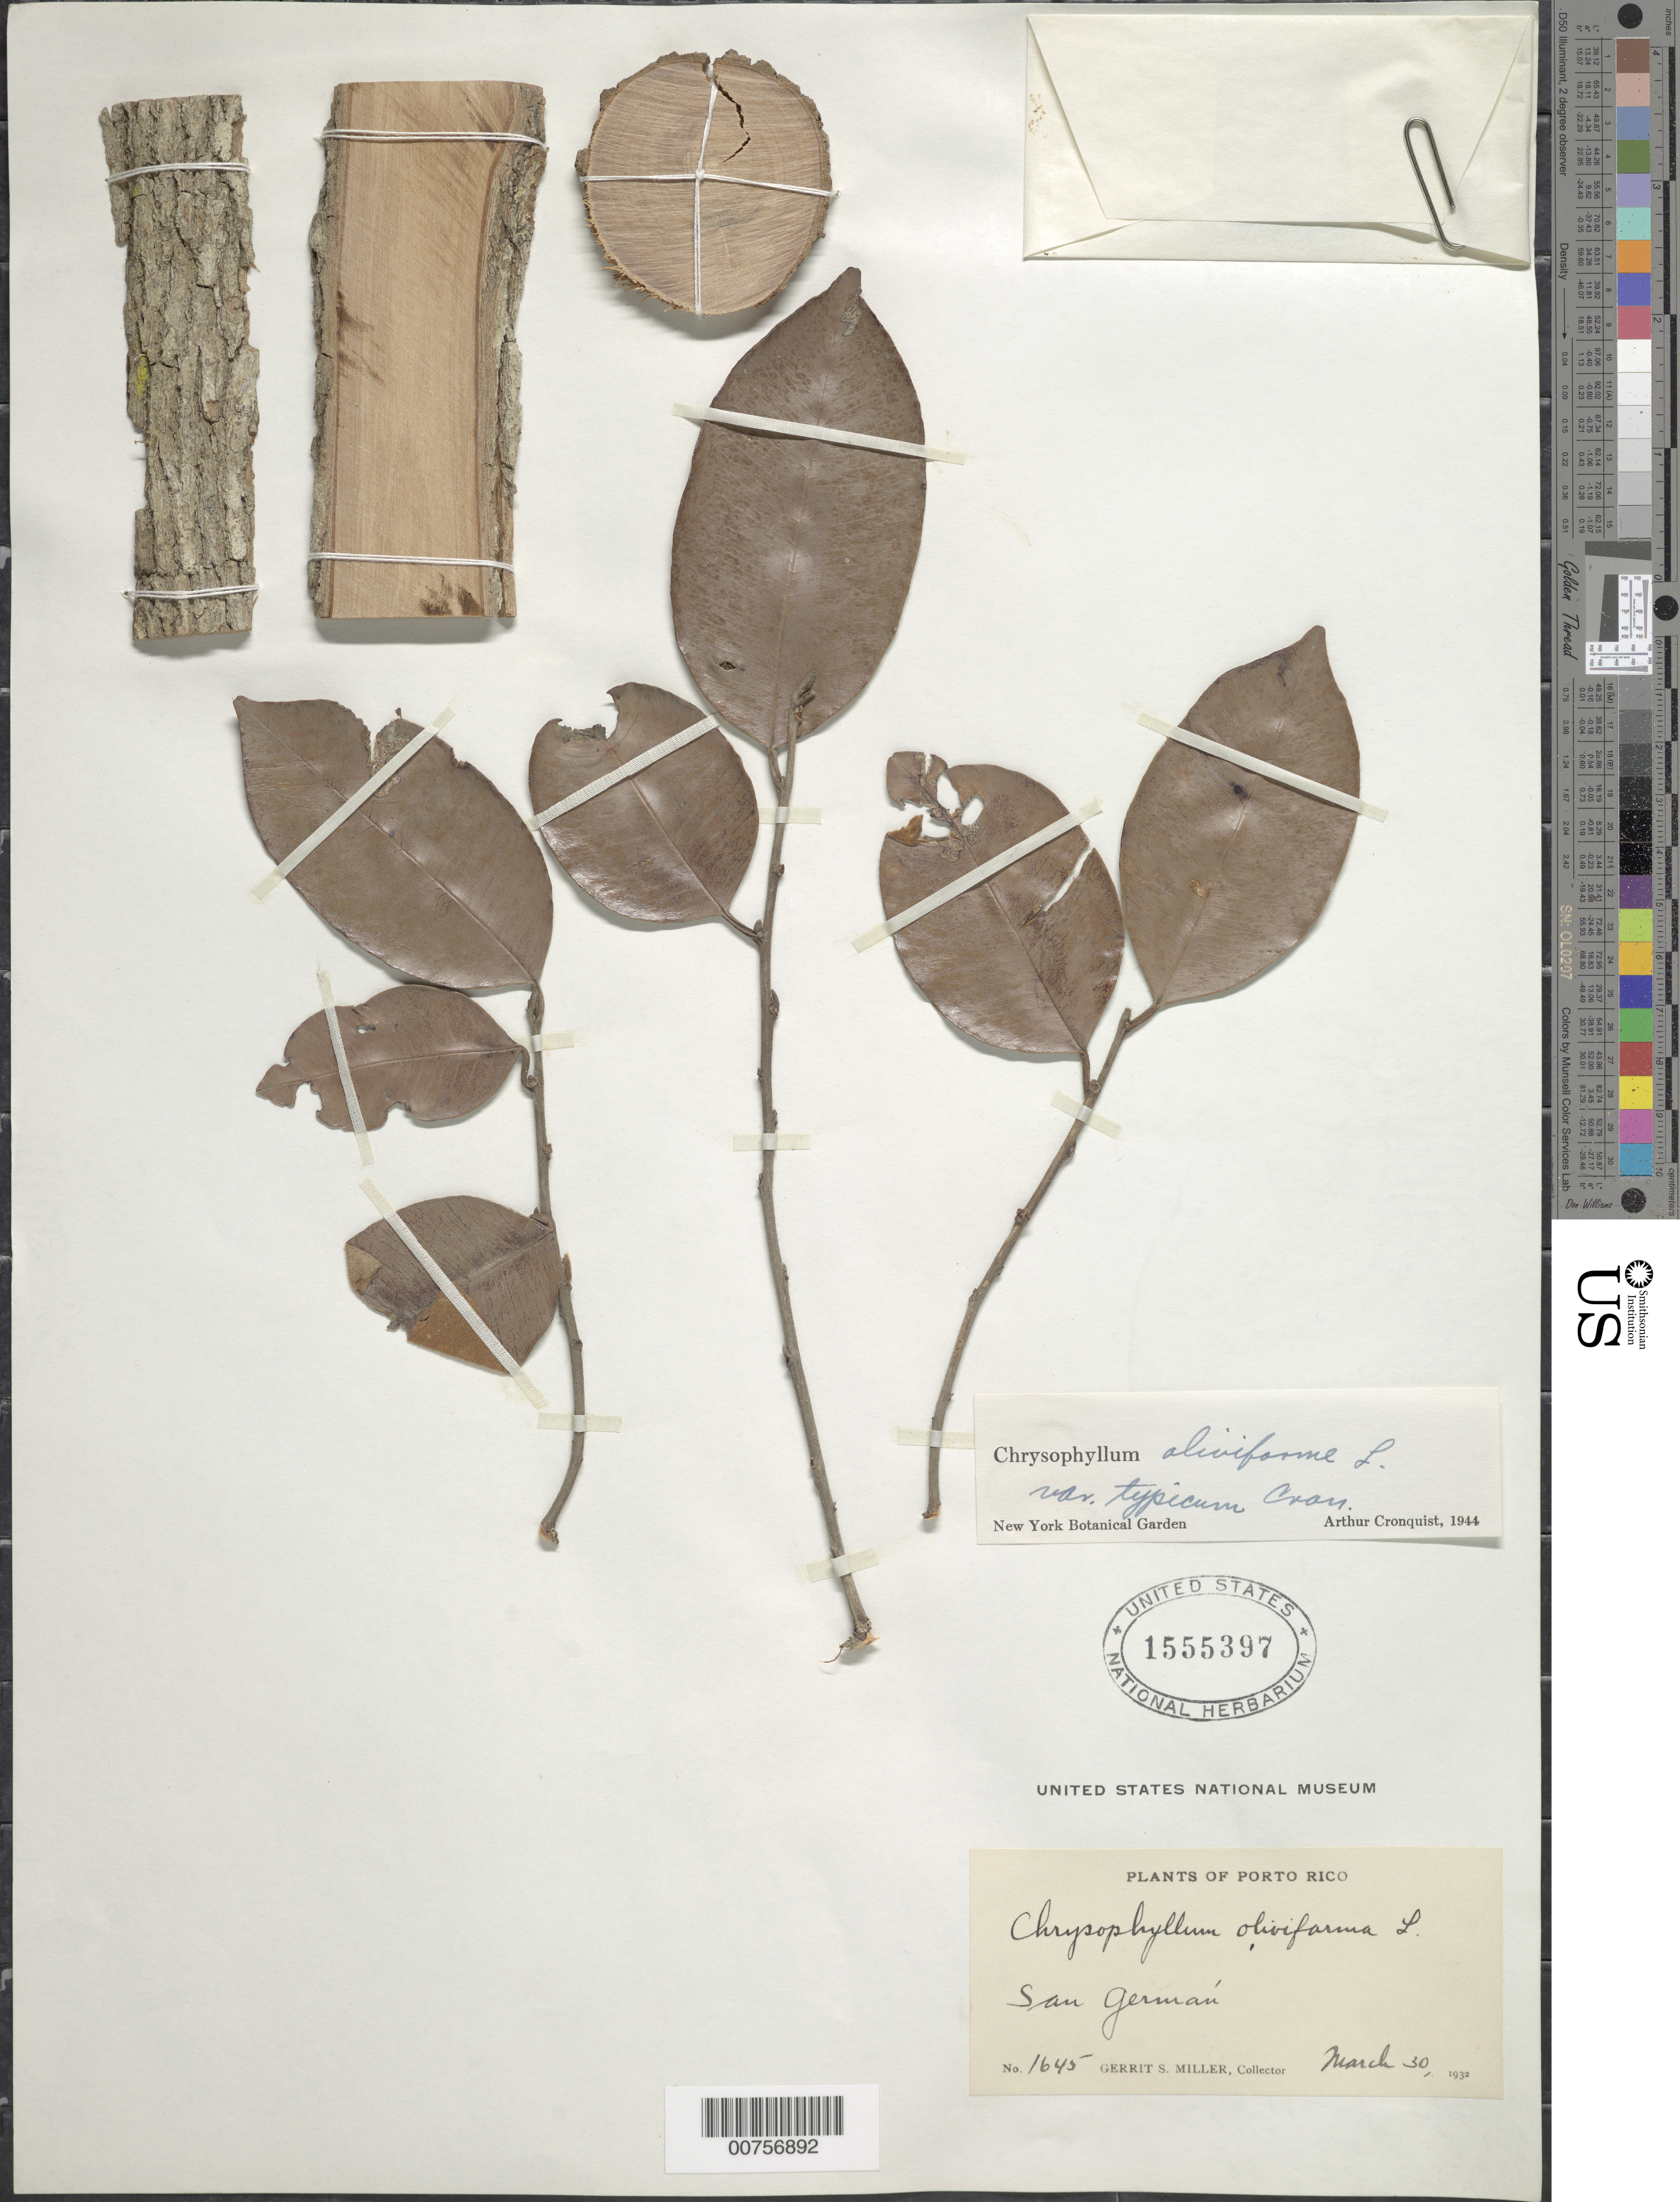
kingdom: Plantae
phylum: Tracheophyta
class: Magnoliopsida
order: Ericales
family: Sapotaceae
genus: Chrysophyllum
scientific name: Chrysophyllum oliviforme var. typicum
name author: Cronq.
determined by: Cronquist, A. J.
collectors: G. S. Miller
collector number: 1645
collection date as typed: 30 Mar 1932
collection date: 1932-03-30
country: Puerto Rico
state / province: San Germán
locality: San Germán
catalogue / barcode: US 1555397